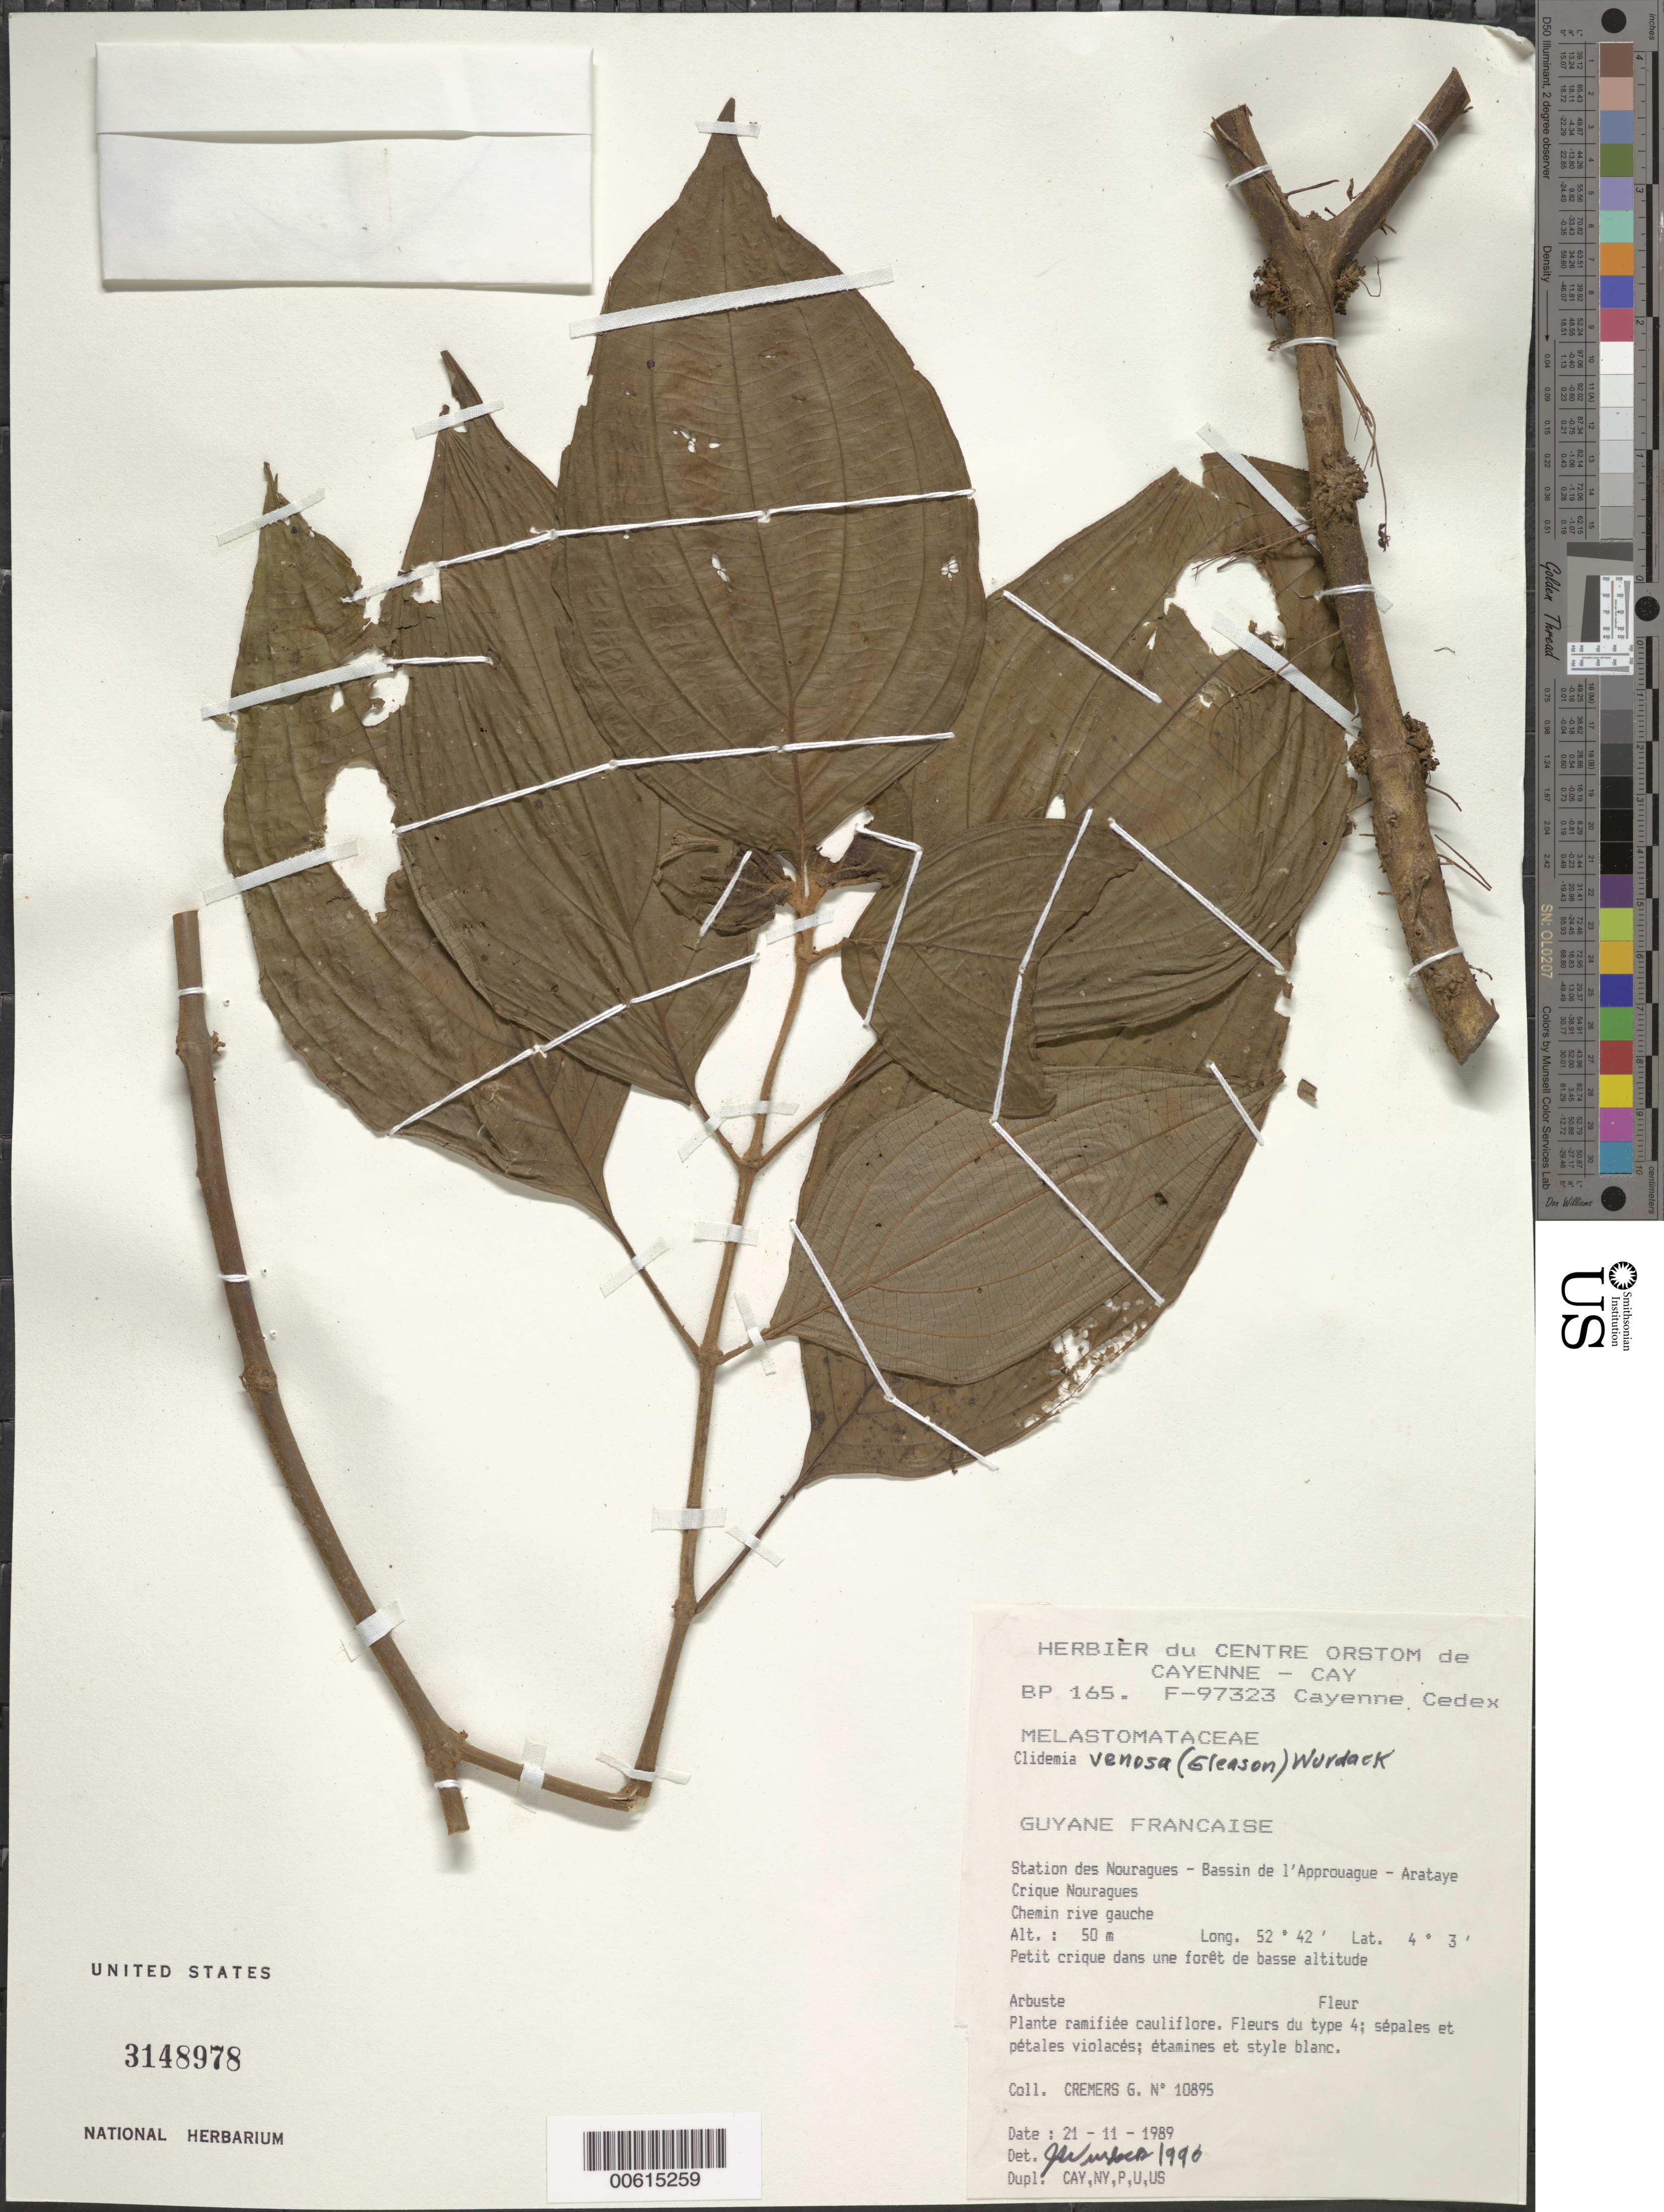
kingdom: Plantae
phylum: Tracheophyta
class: Magnoliopsida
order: Myrtales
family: Melastomataceae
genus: Clidemia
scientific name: Clidemia venosa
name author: (Gleason) Wurdack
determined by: Wurdack, John J., (US), US (UNITED STATES)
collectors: G. Cremers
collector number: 10895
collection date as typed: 21-Nov-89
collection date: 1989-11-21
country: French Guiana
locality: Station des Nouragues, Bassin de l'Approuague, Arataye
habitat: Chemin rive gauche. Petit crique dans une forest de basse altitude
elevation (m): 50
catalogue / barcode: US 3148978